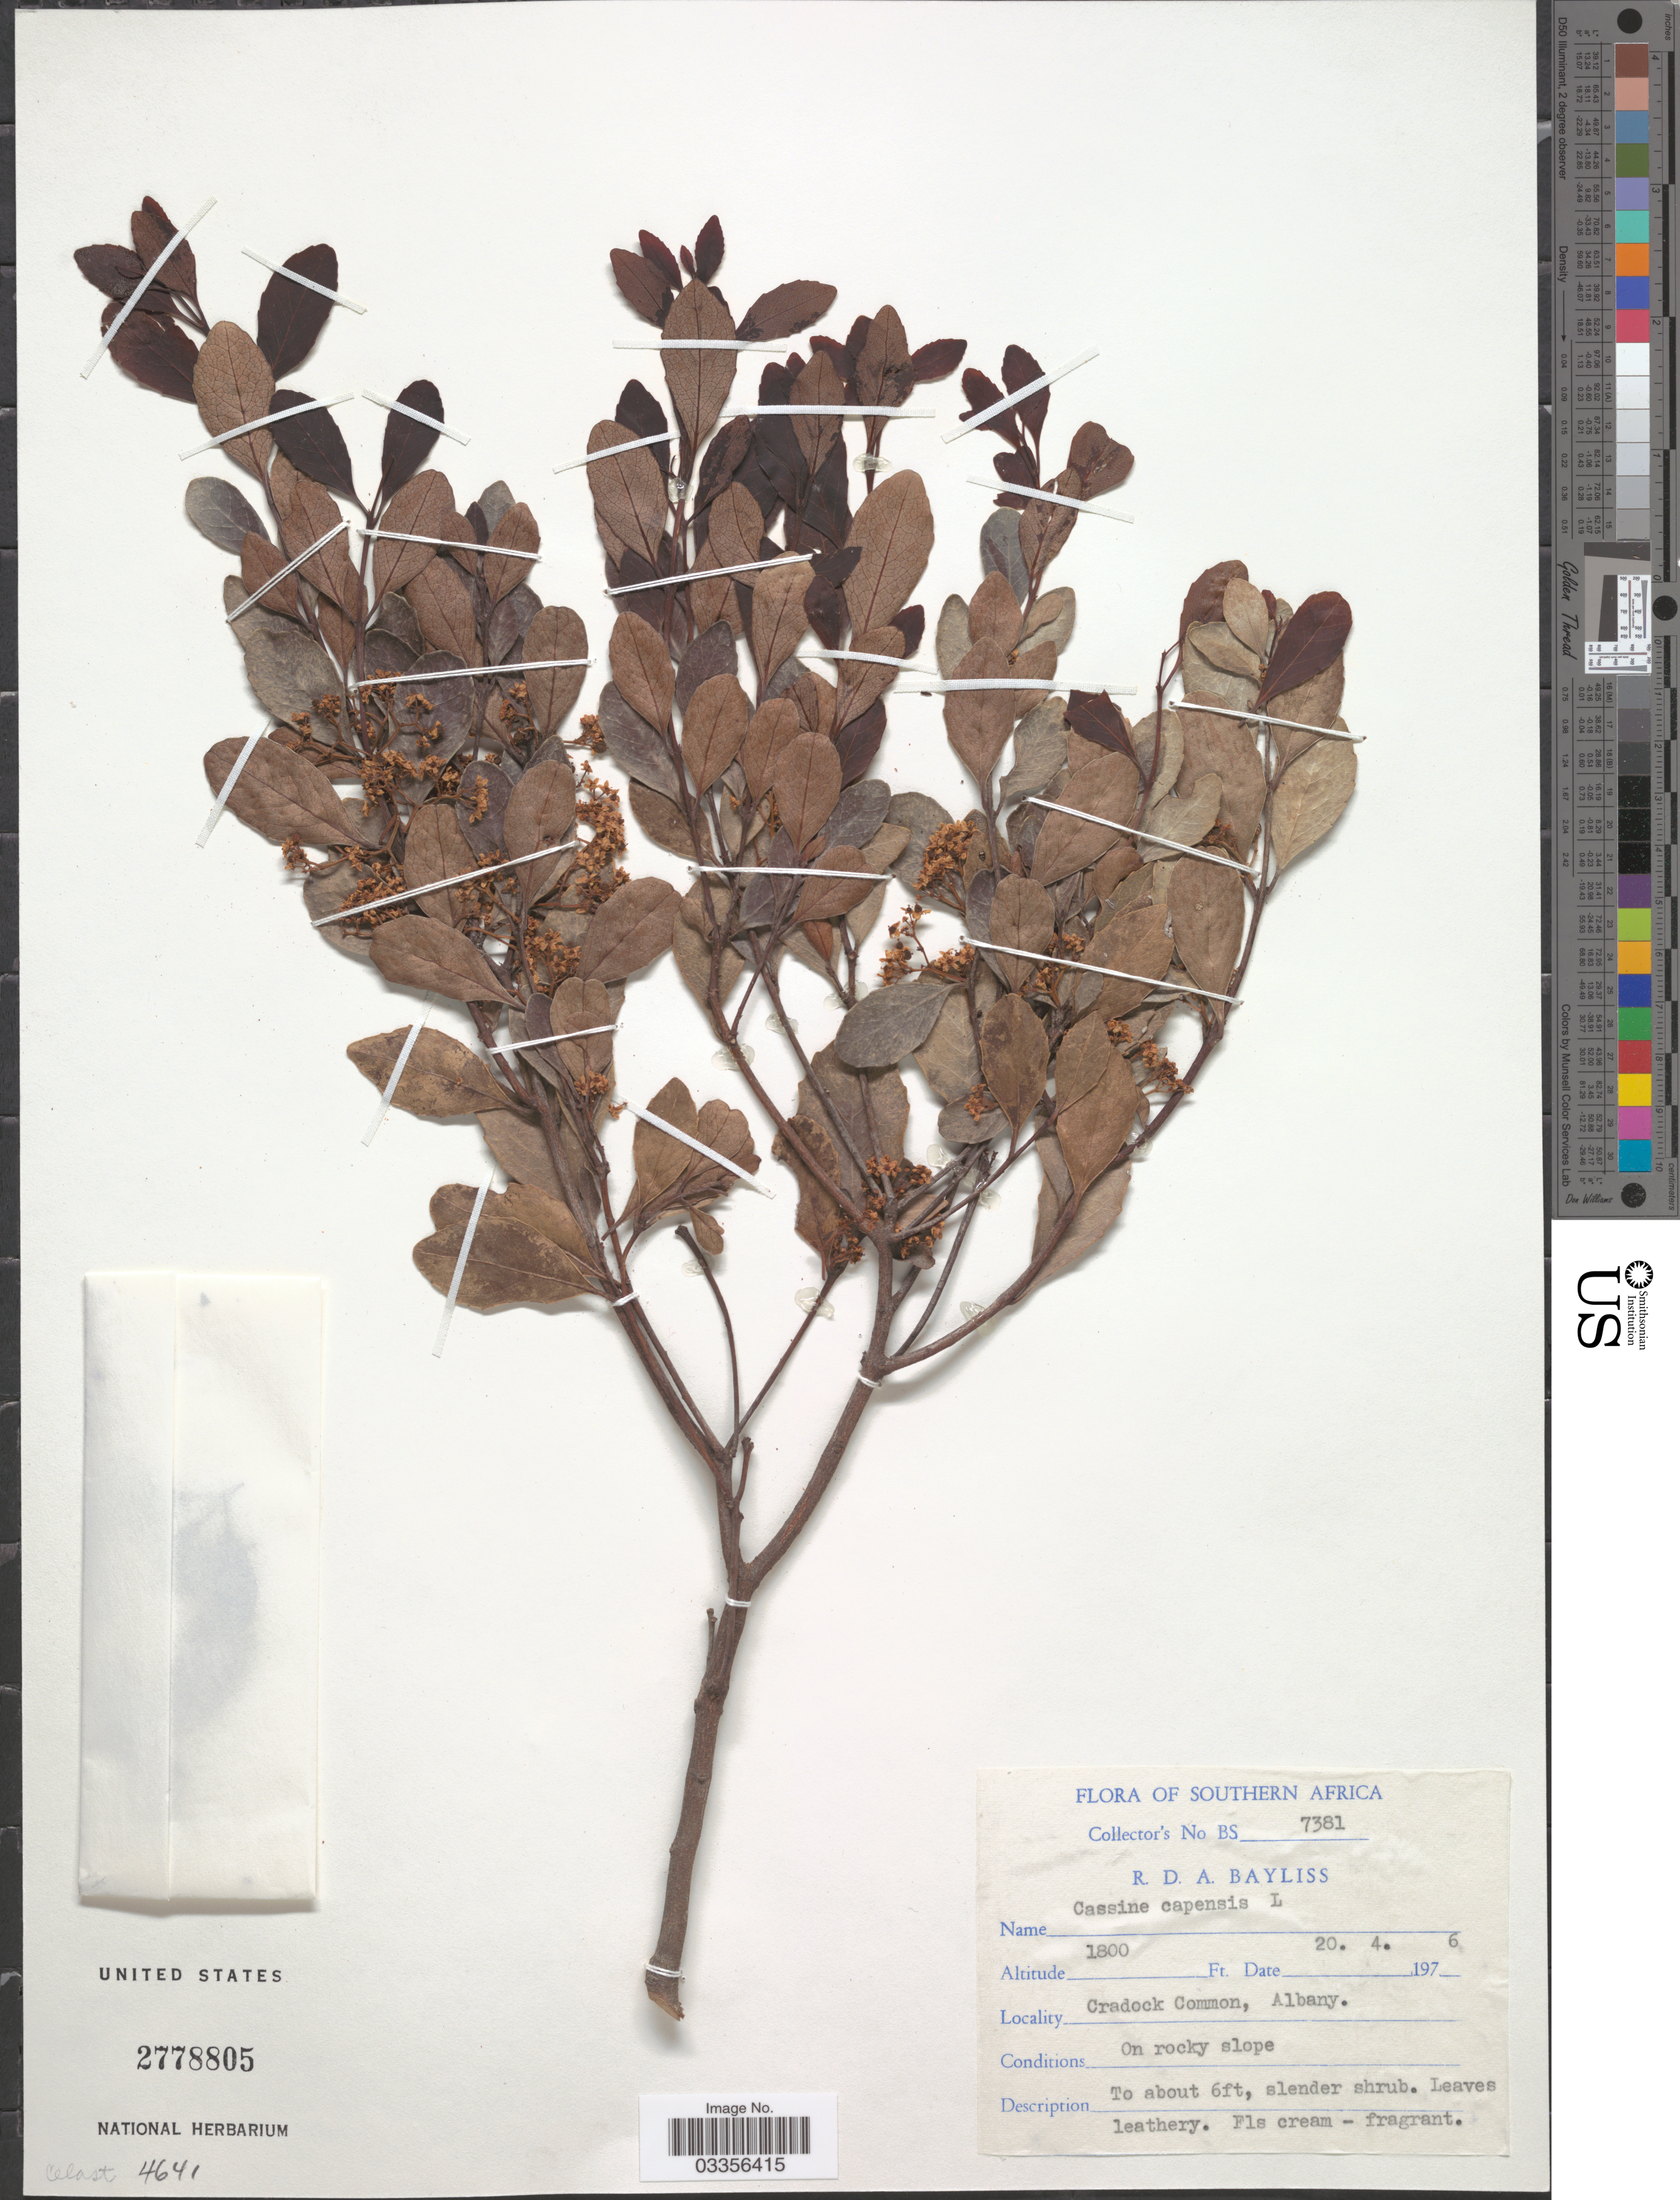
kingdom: Plantae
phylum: Tracheophyta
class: Magnoliopsida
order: Celastrales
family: Celastraceae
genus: Cassine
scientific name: Cassine capensis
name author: L.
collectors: R. Bayliss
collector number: BS 7381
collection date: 1976-04-20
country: South Africa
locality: Southern Africa. Cradock Common, Albany.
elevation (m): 549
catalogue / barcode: US 2778805